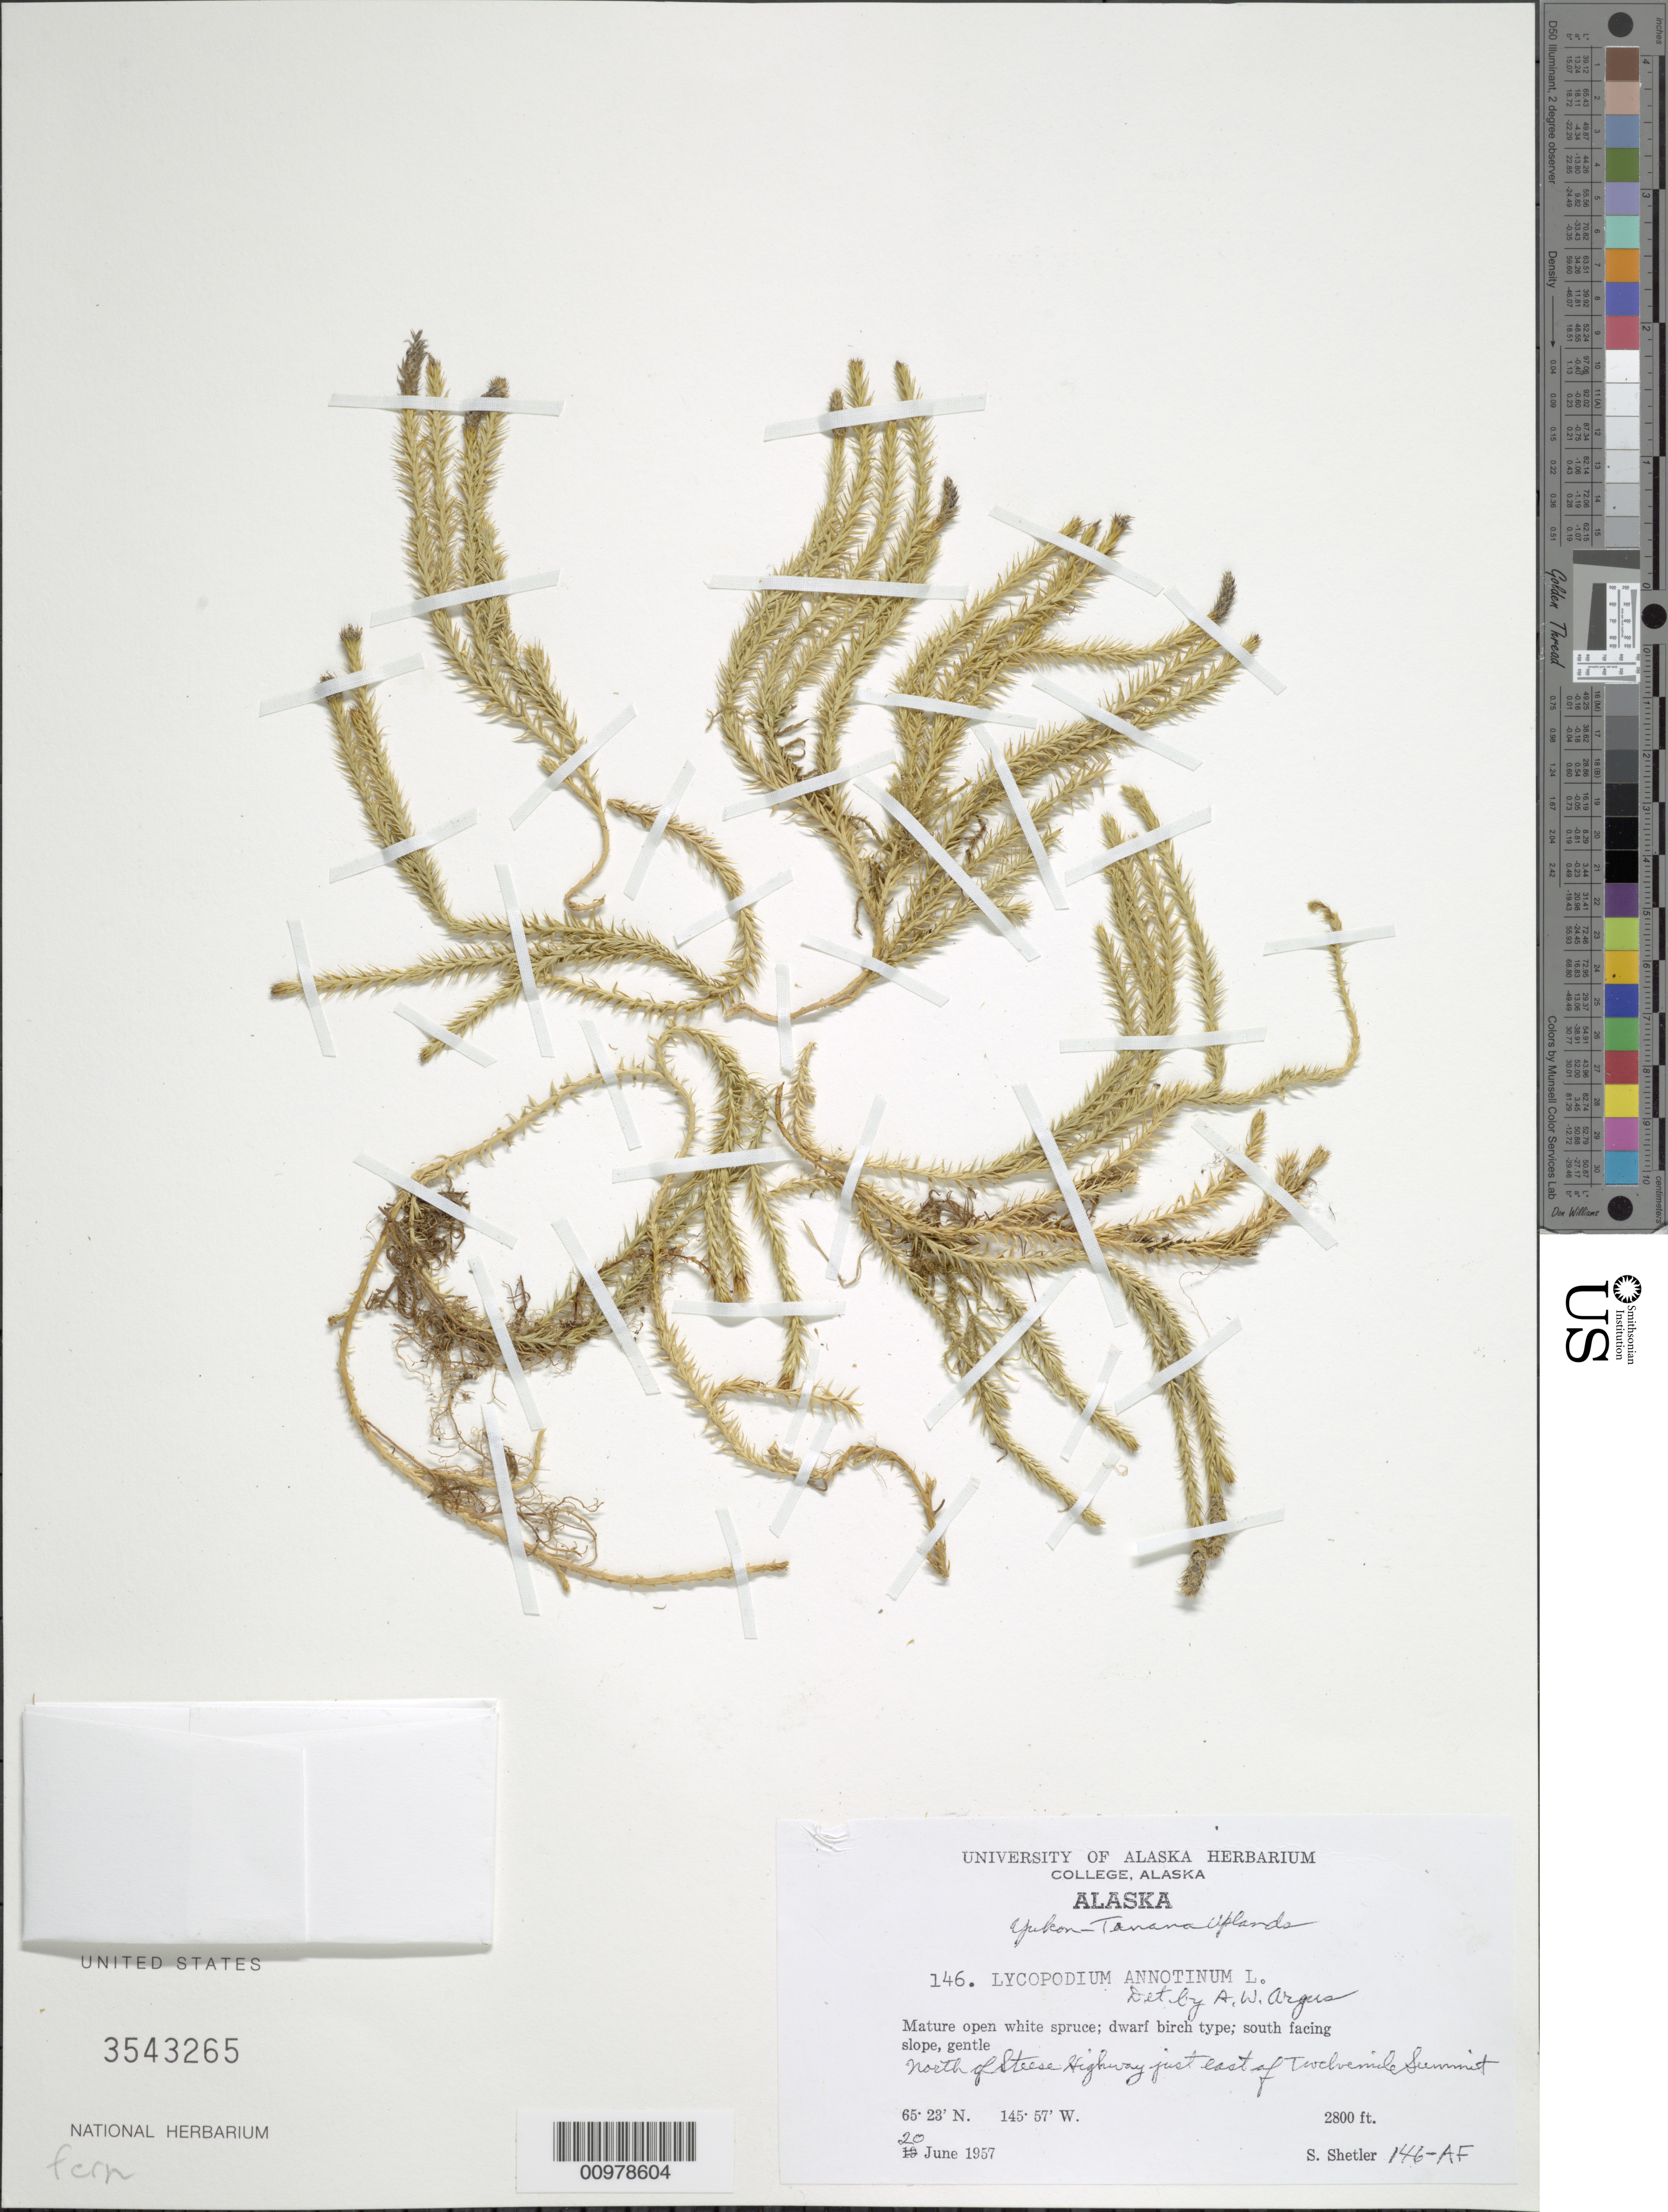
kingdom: Plantae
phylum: Tracheophyta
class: Lycopodiopsida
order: Lycopodiales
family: Lycopodiaceae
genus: Spinulum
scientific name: Spinulum annotinum subsp. annotinum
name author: (L.) A. Haines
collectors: S. Shetler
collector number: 146-AF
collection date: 1957-06-20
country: United States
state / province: Alaska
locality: Alaska. south facing slope. North of Steese Highway just east of Twelve Mile Summit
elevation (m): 853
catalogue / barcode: US 3543265